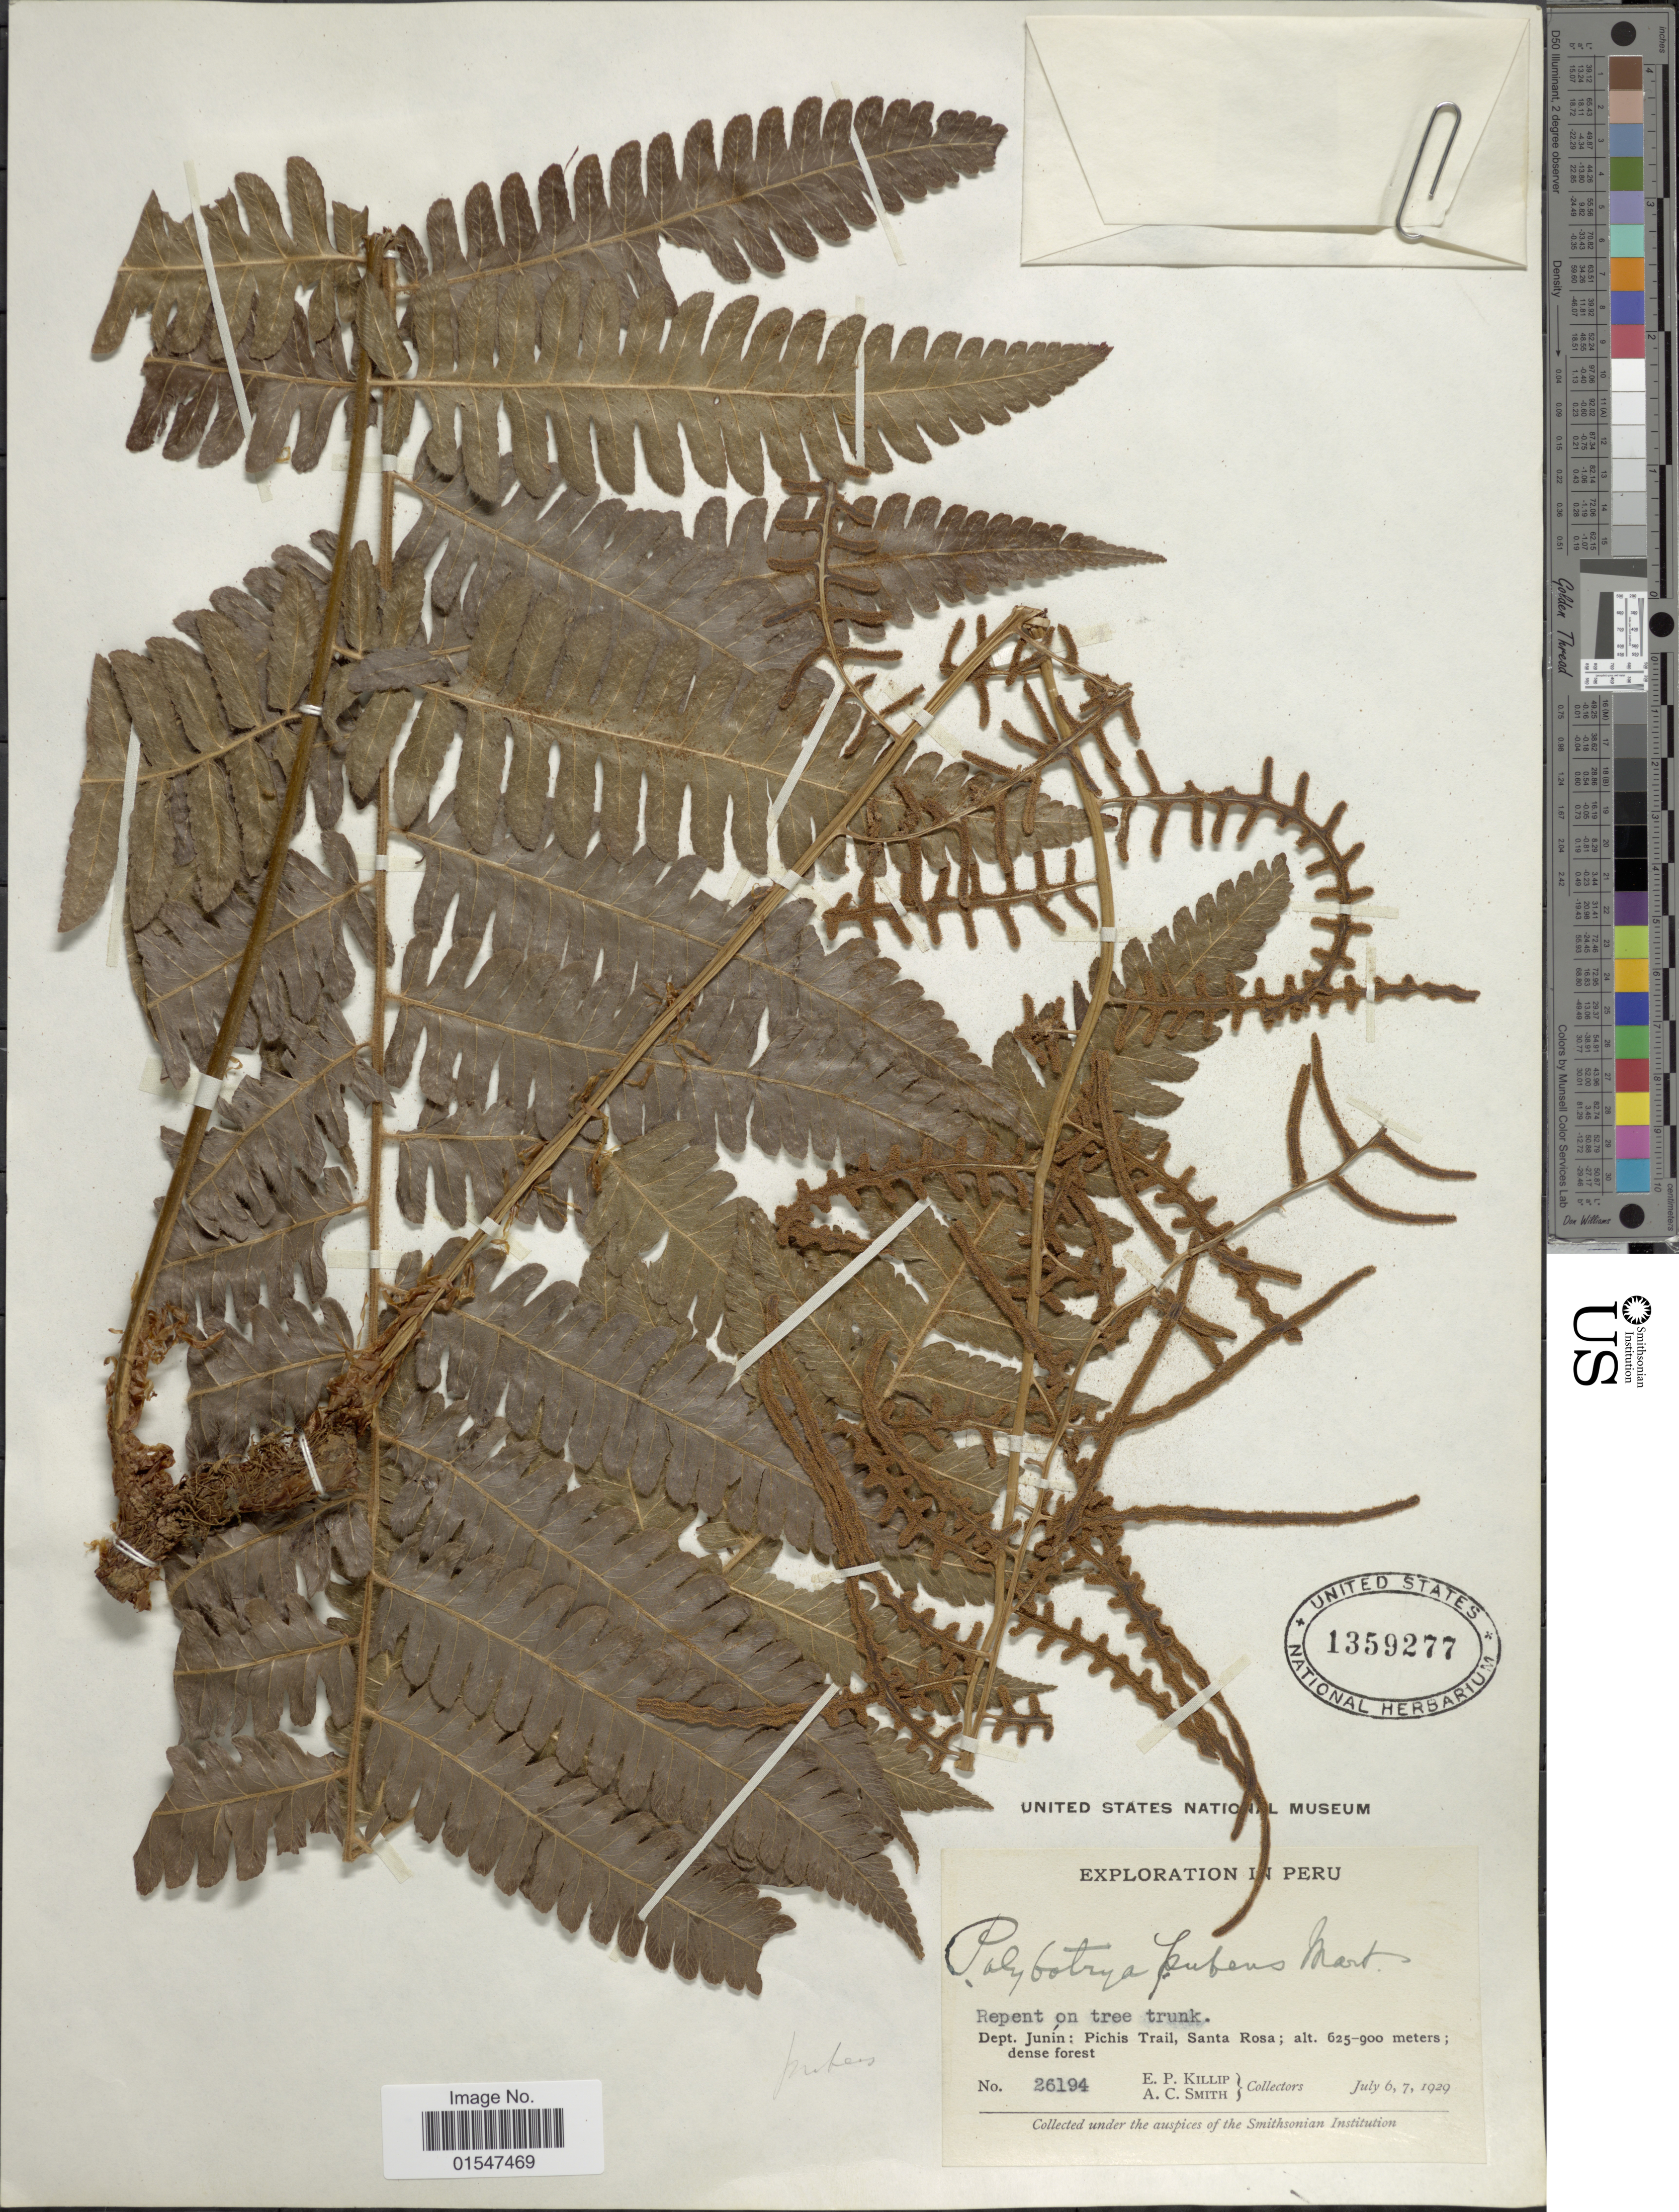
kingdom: Plantae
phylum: Tracheophyta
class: Polypodiopsida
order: Polypodiales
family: Dryopteridaceae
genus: Polybotrya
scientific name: Polybotrya pubens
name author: Mart.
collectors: E. P. Killip & A. C. Smith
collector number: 26194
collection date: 1929-07-06/1929-07-07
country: Peru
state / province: Junín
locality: Pichis Trail, Santa Rosa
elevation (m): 625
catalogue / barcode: US 1359277